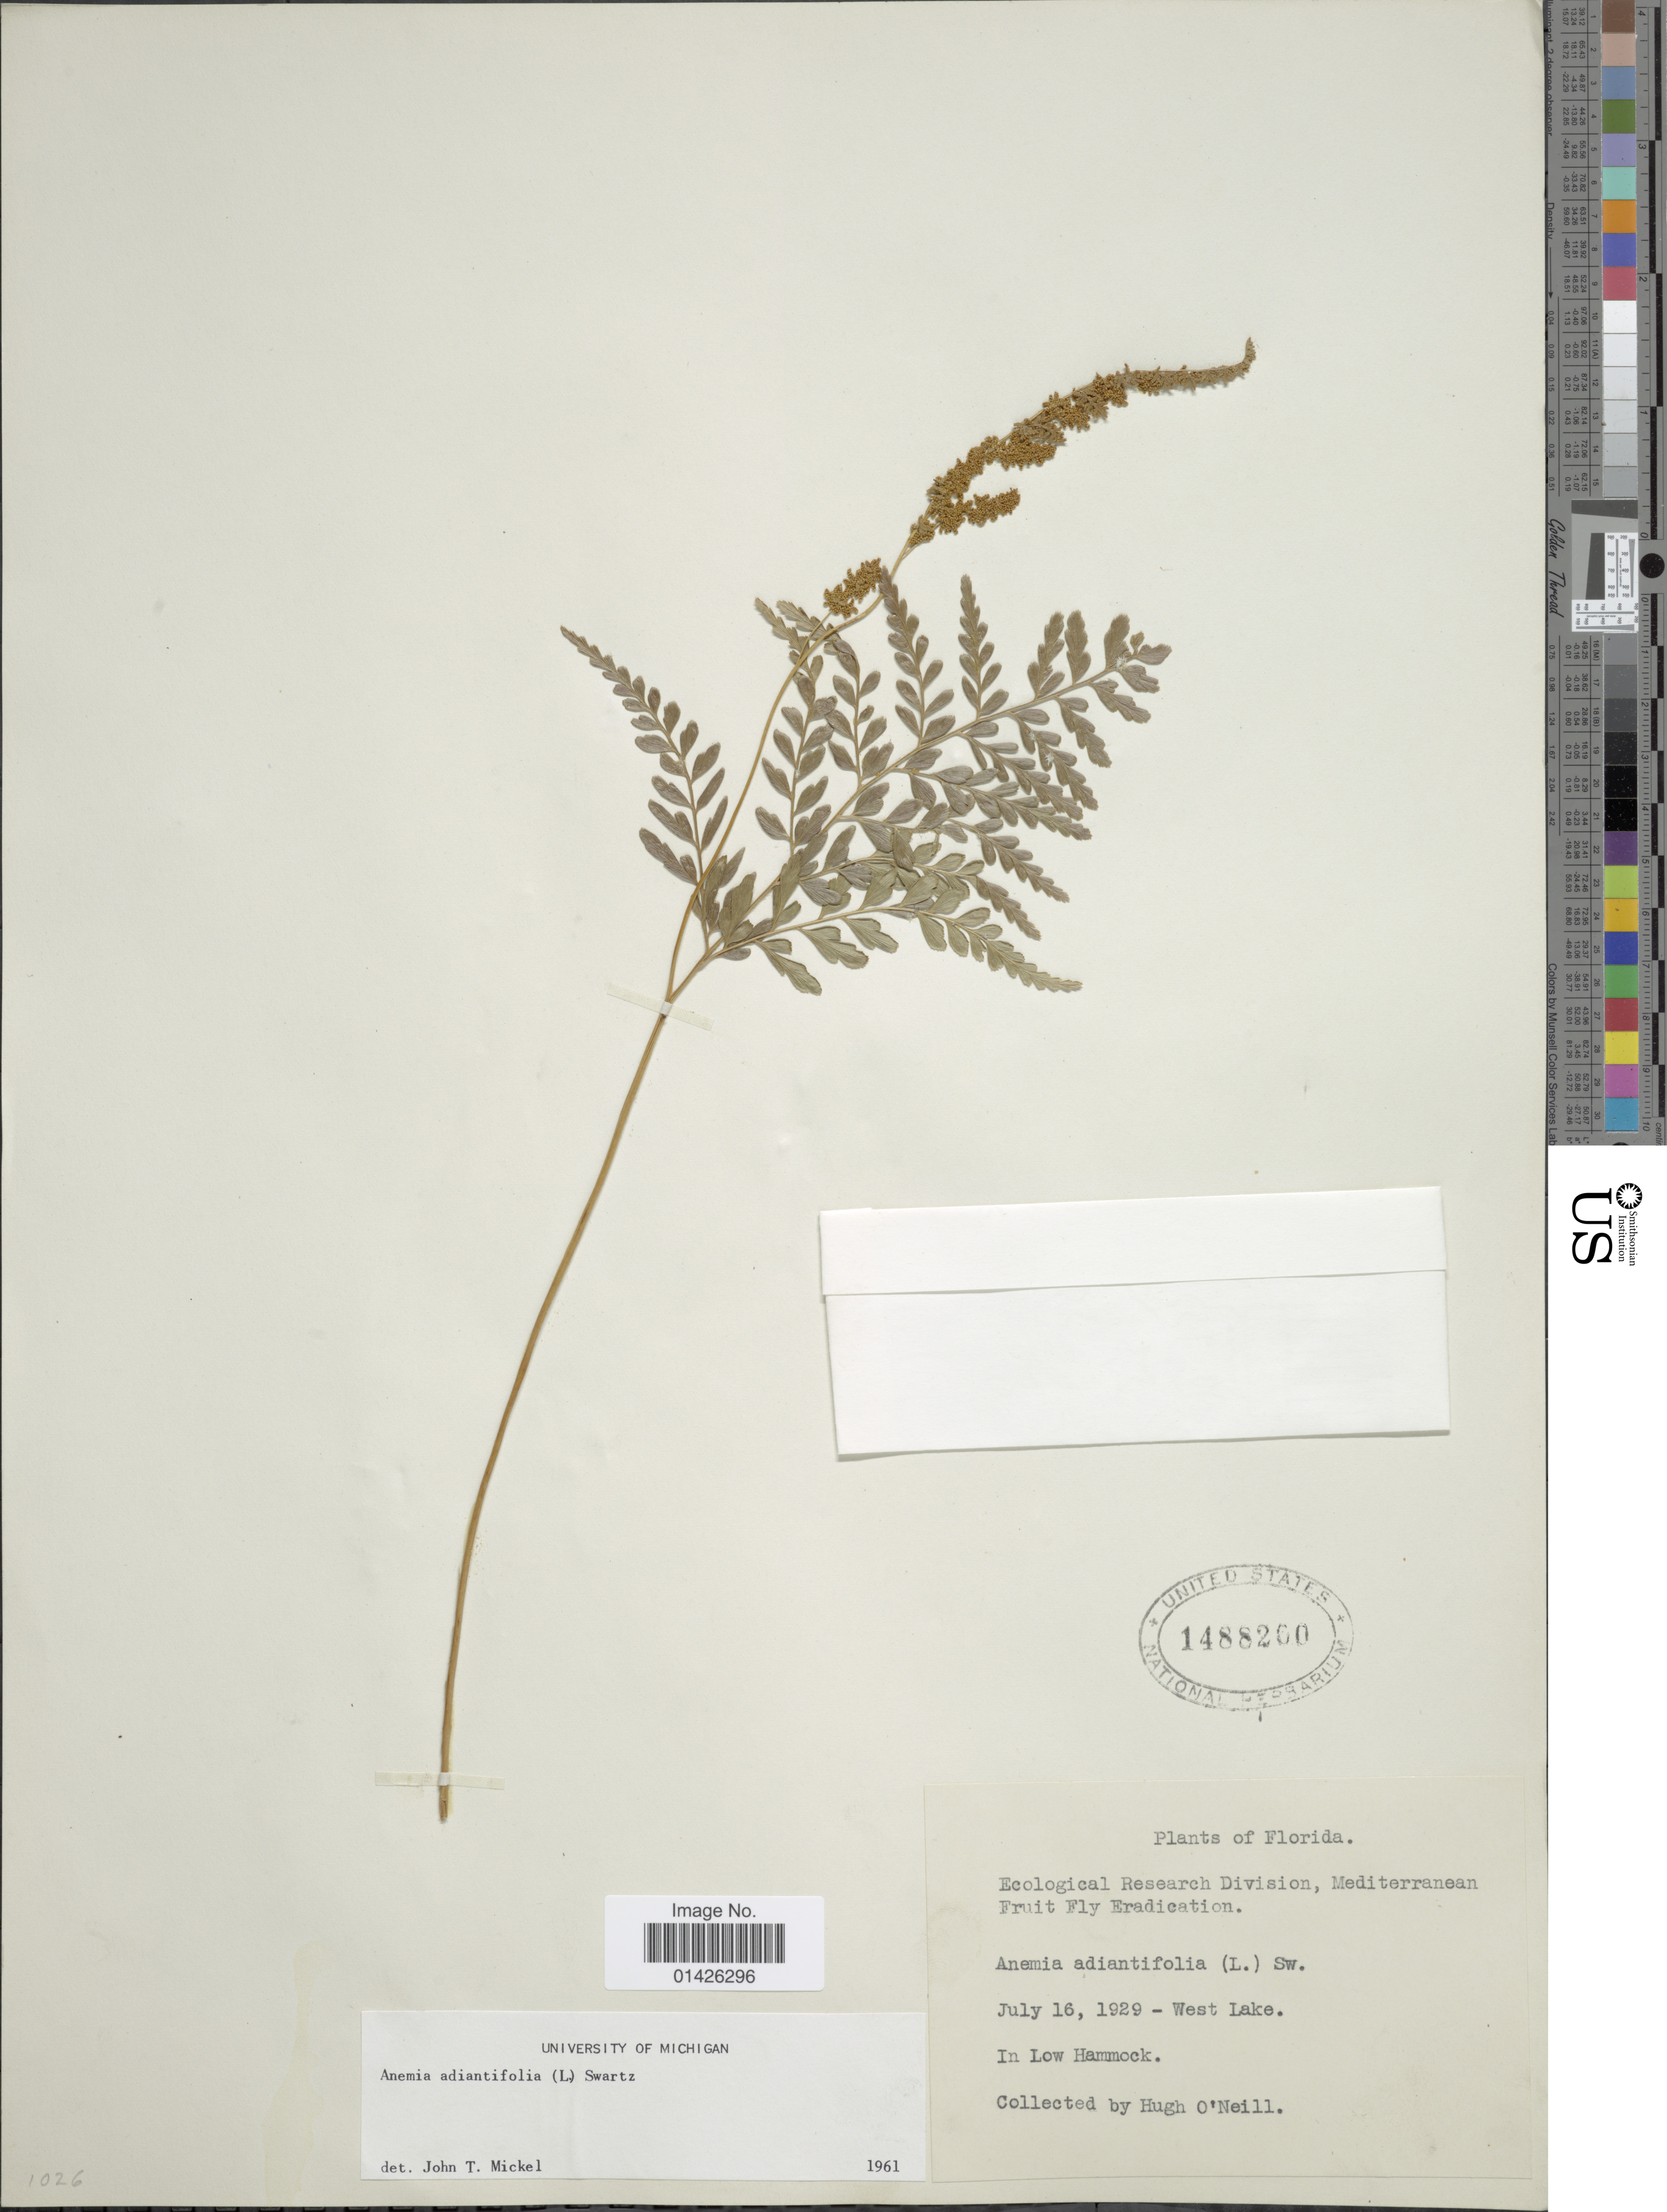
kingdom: Plantae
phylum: Tracheophyta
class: Polypodiopsida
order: Schizaeales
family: Anemiaceae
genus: Anemia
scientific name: Anemia adiantifolia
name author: (L.) Sw.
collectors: H. O'Neill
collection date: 1929-07-16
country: United States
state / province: Florida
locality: West Lake. In Low Hammock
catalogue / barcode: US 1488200